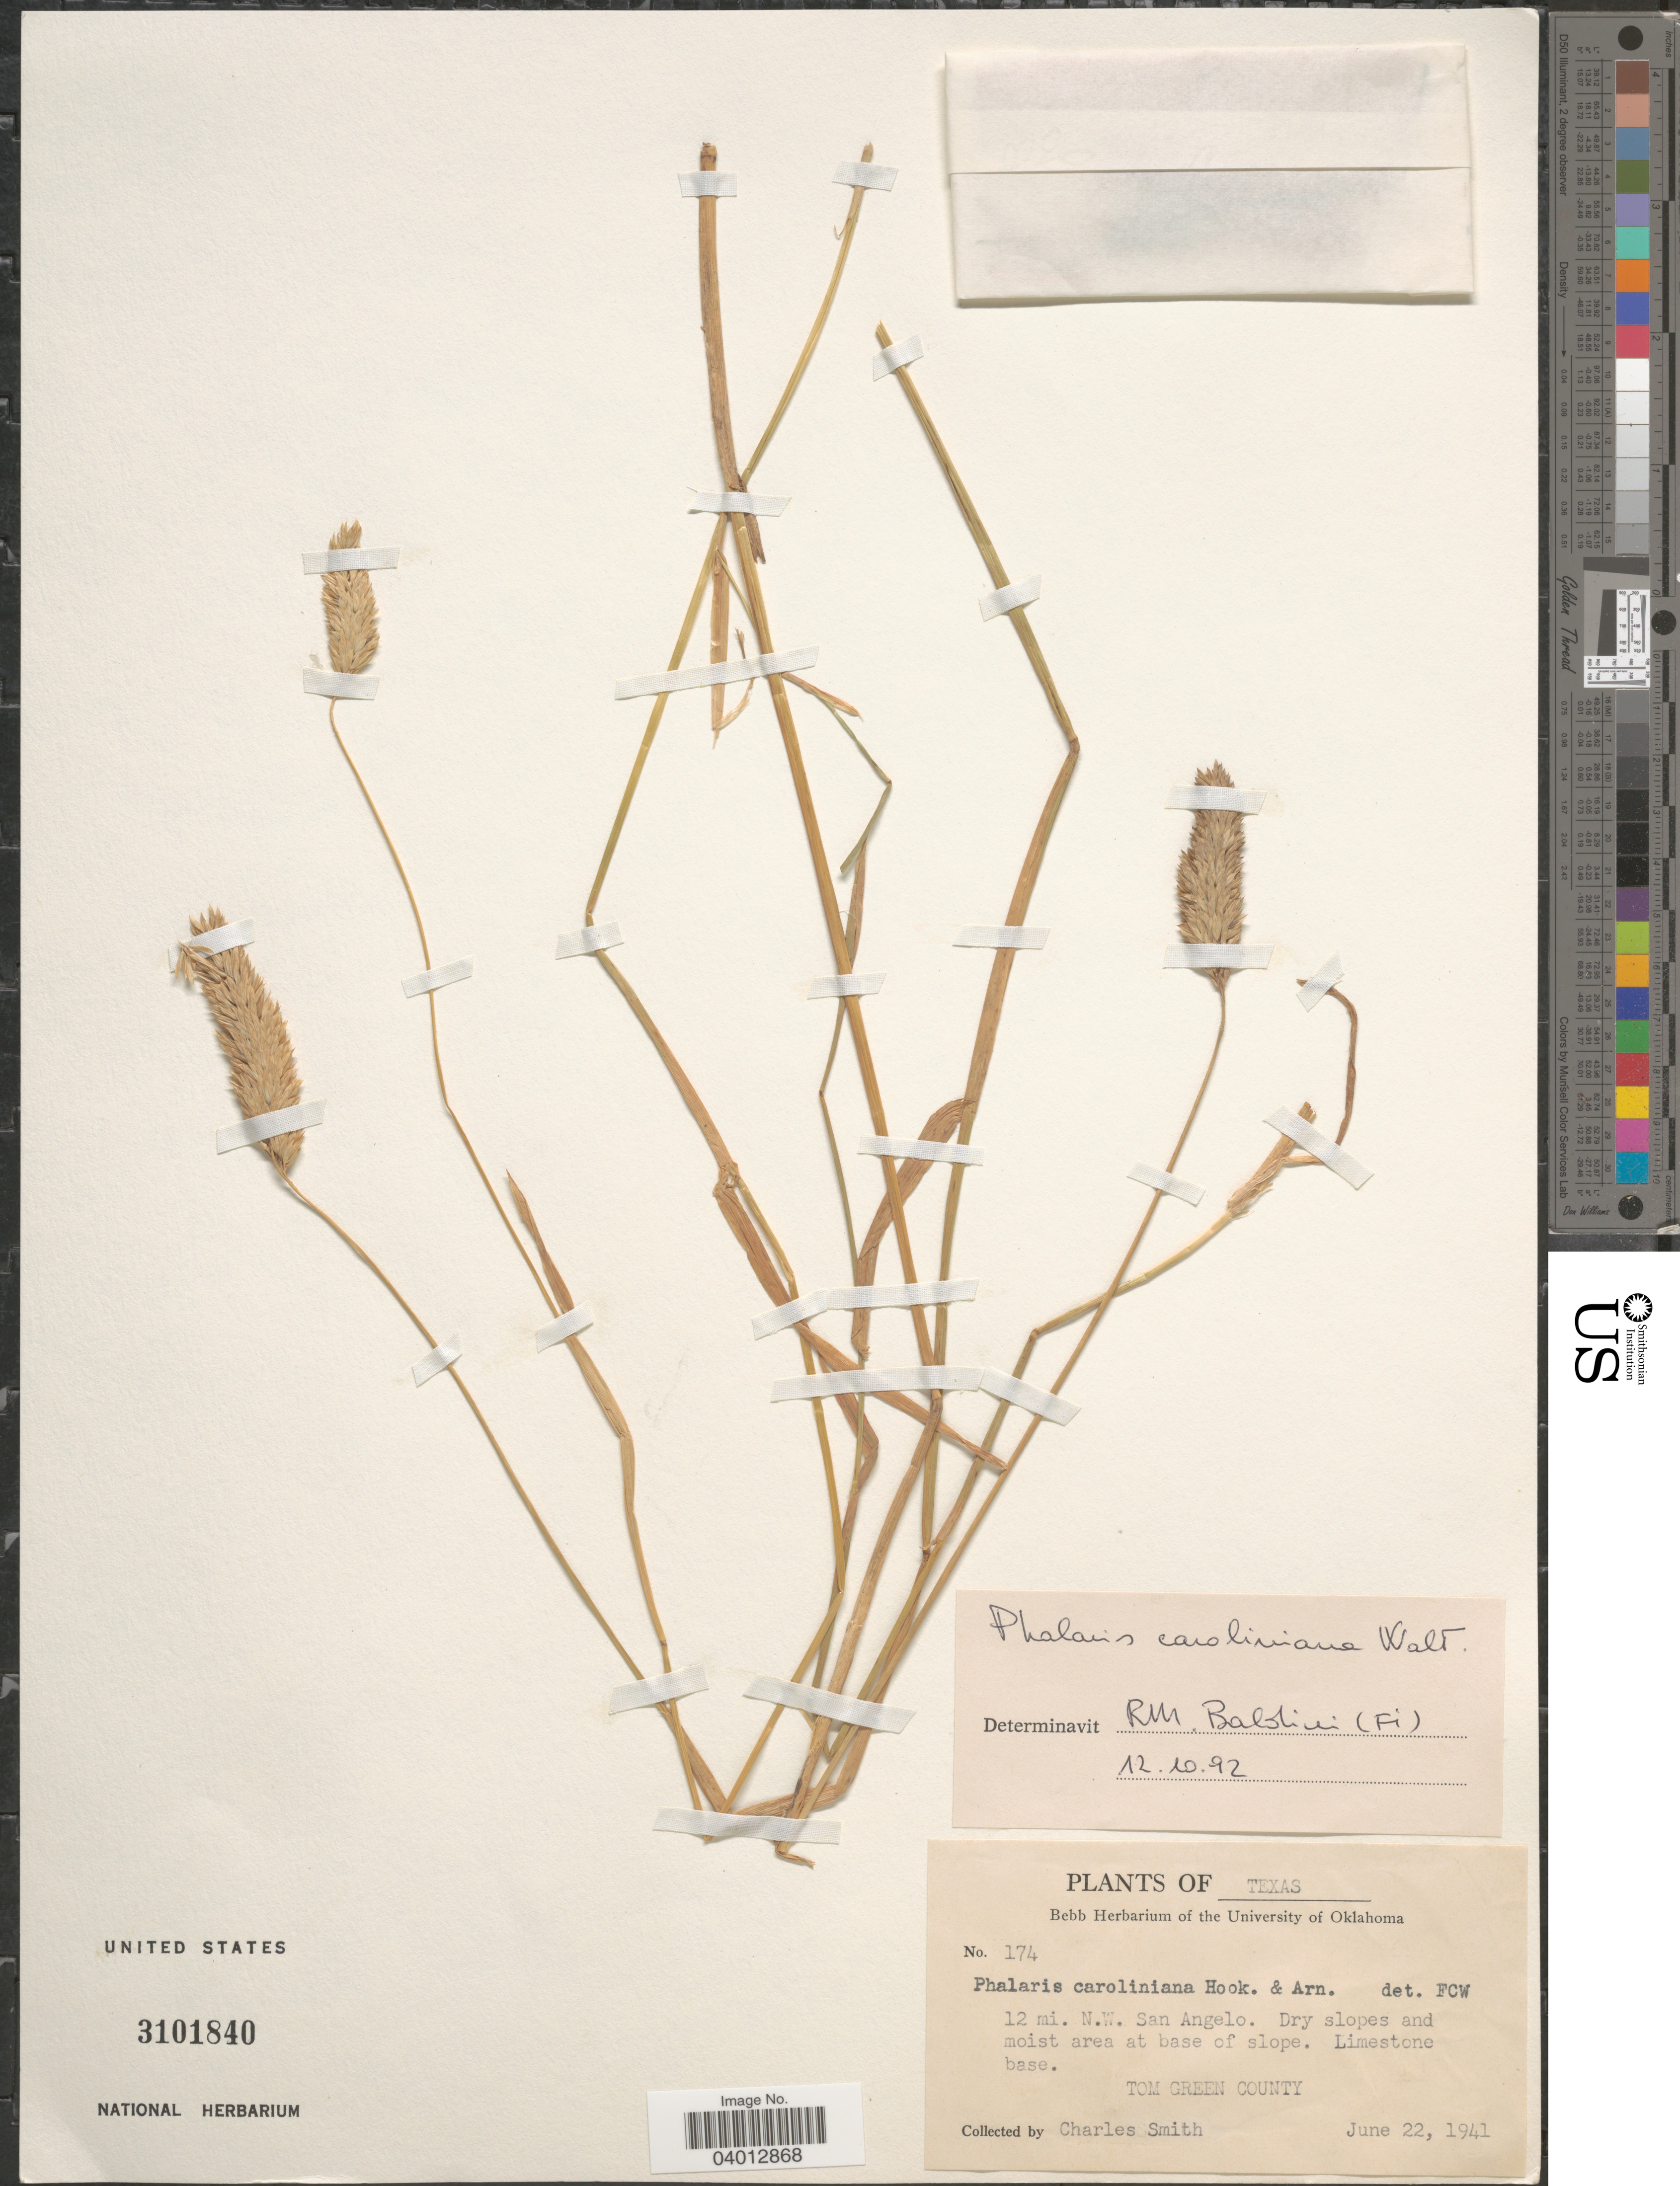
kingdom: Plantae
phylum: Tracheophyta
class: Liliopsida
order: Poales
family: Poaceae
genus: Phalaris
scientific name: Phalaris caroliniana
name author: Walter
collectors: C. L. Smith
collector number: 174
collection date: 1941-06-22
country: United States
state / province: Texas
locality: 12 mi. N. W. San Angelo. Dry slopes and moist area at base of slope. Limestone base. Tom Green County.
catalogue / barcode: US 3101840